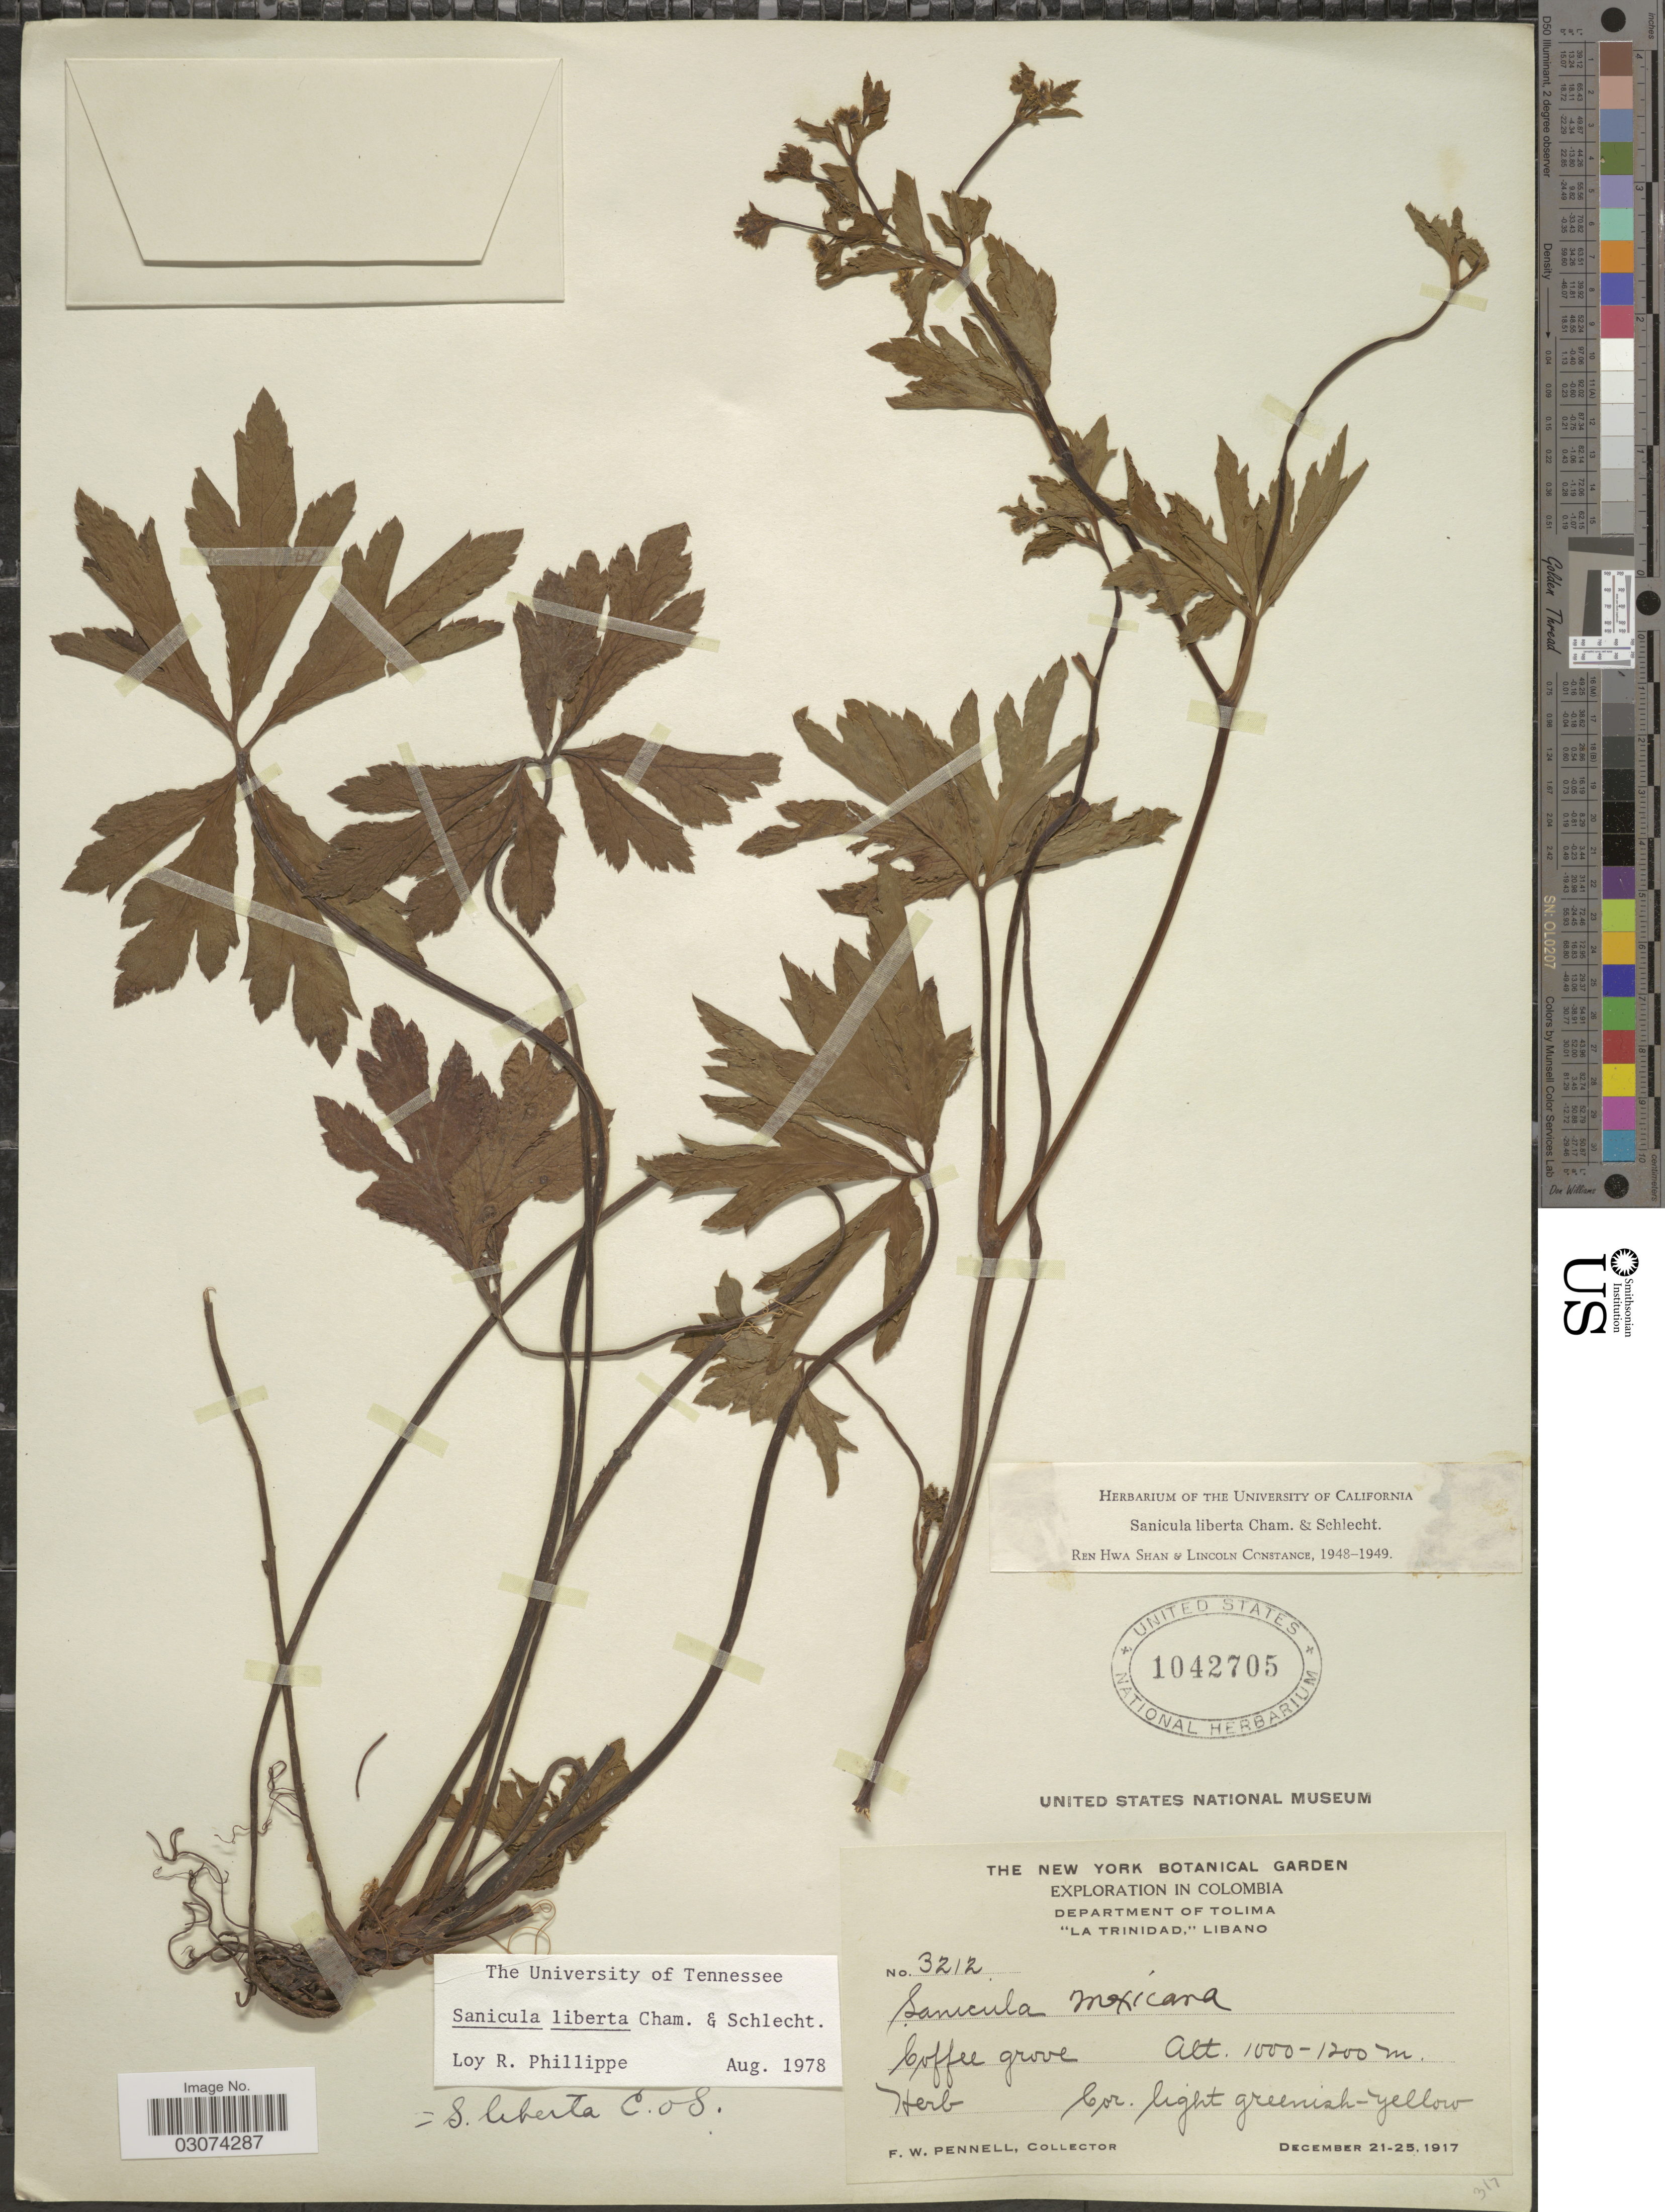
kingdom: Plantae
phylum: Tracheophyta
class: Magnoliopsida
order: Apiales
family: Apiaceae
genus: Sanicula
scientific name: Sanicula liberta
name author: Cham. & Schltdl.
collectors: F. W. Pennell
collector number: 3212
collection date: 1917-12-21/1917-12-25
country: Colombia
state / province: Tolima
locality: Department of Tolima. "La Trinidad," Libano. Coffee grove.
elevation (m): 1000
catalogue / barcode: US 1042705